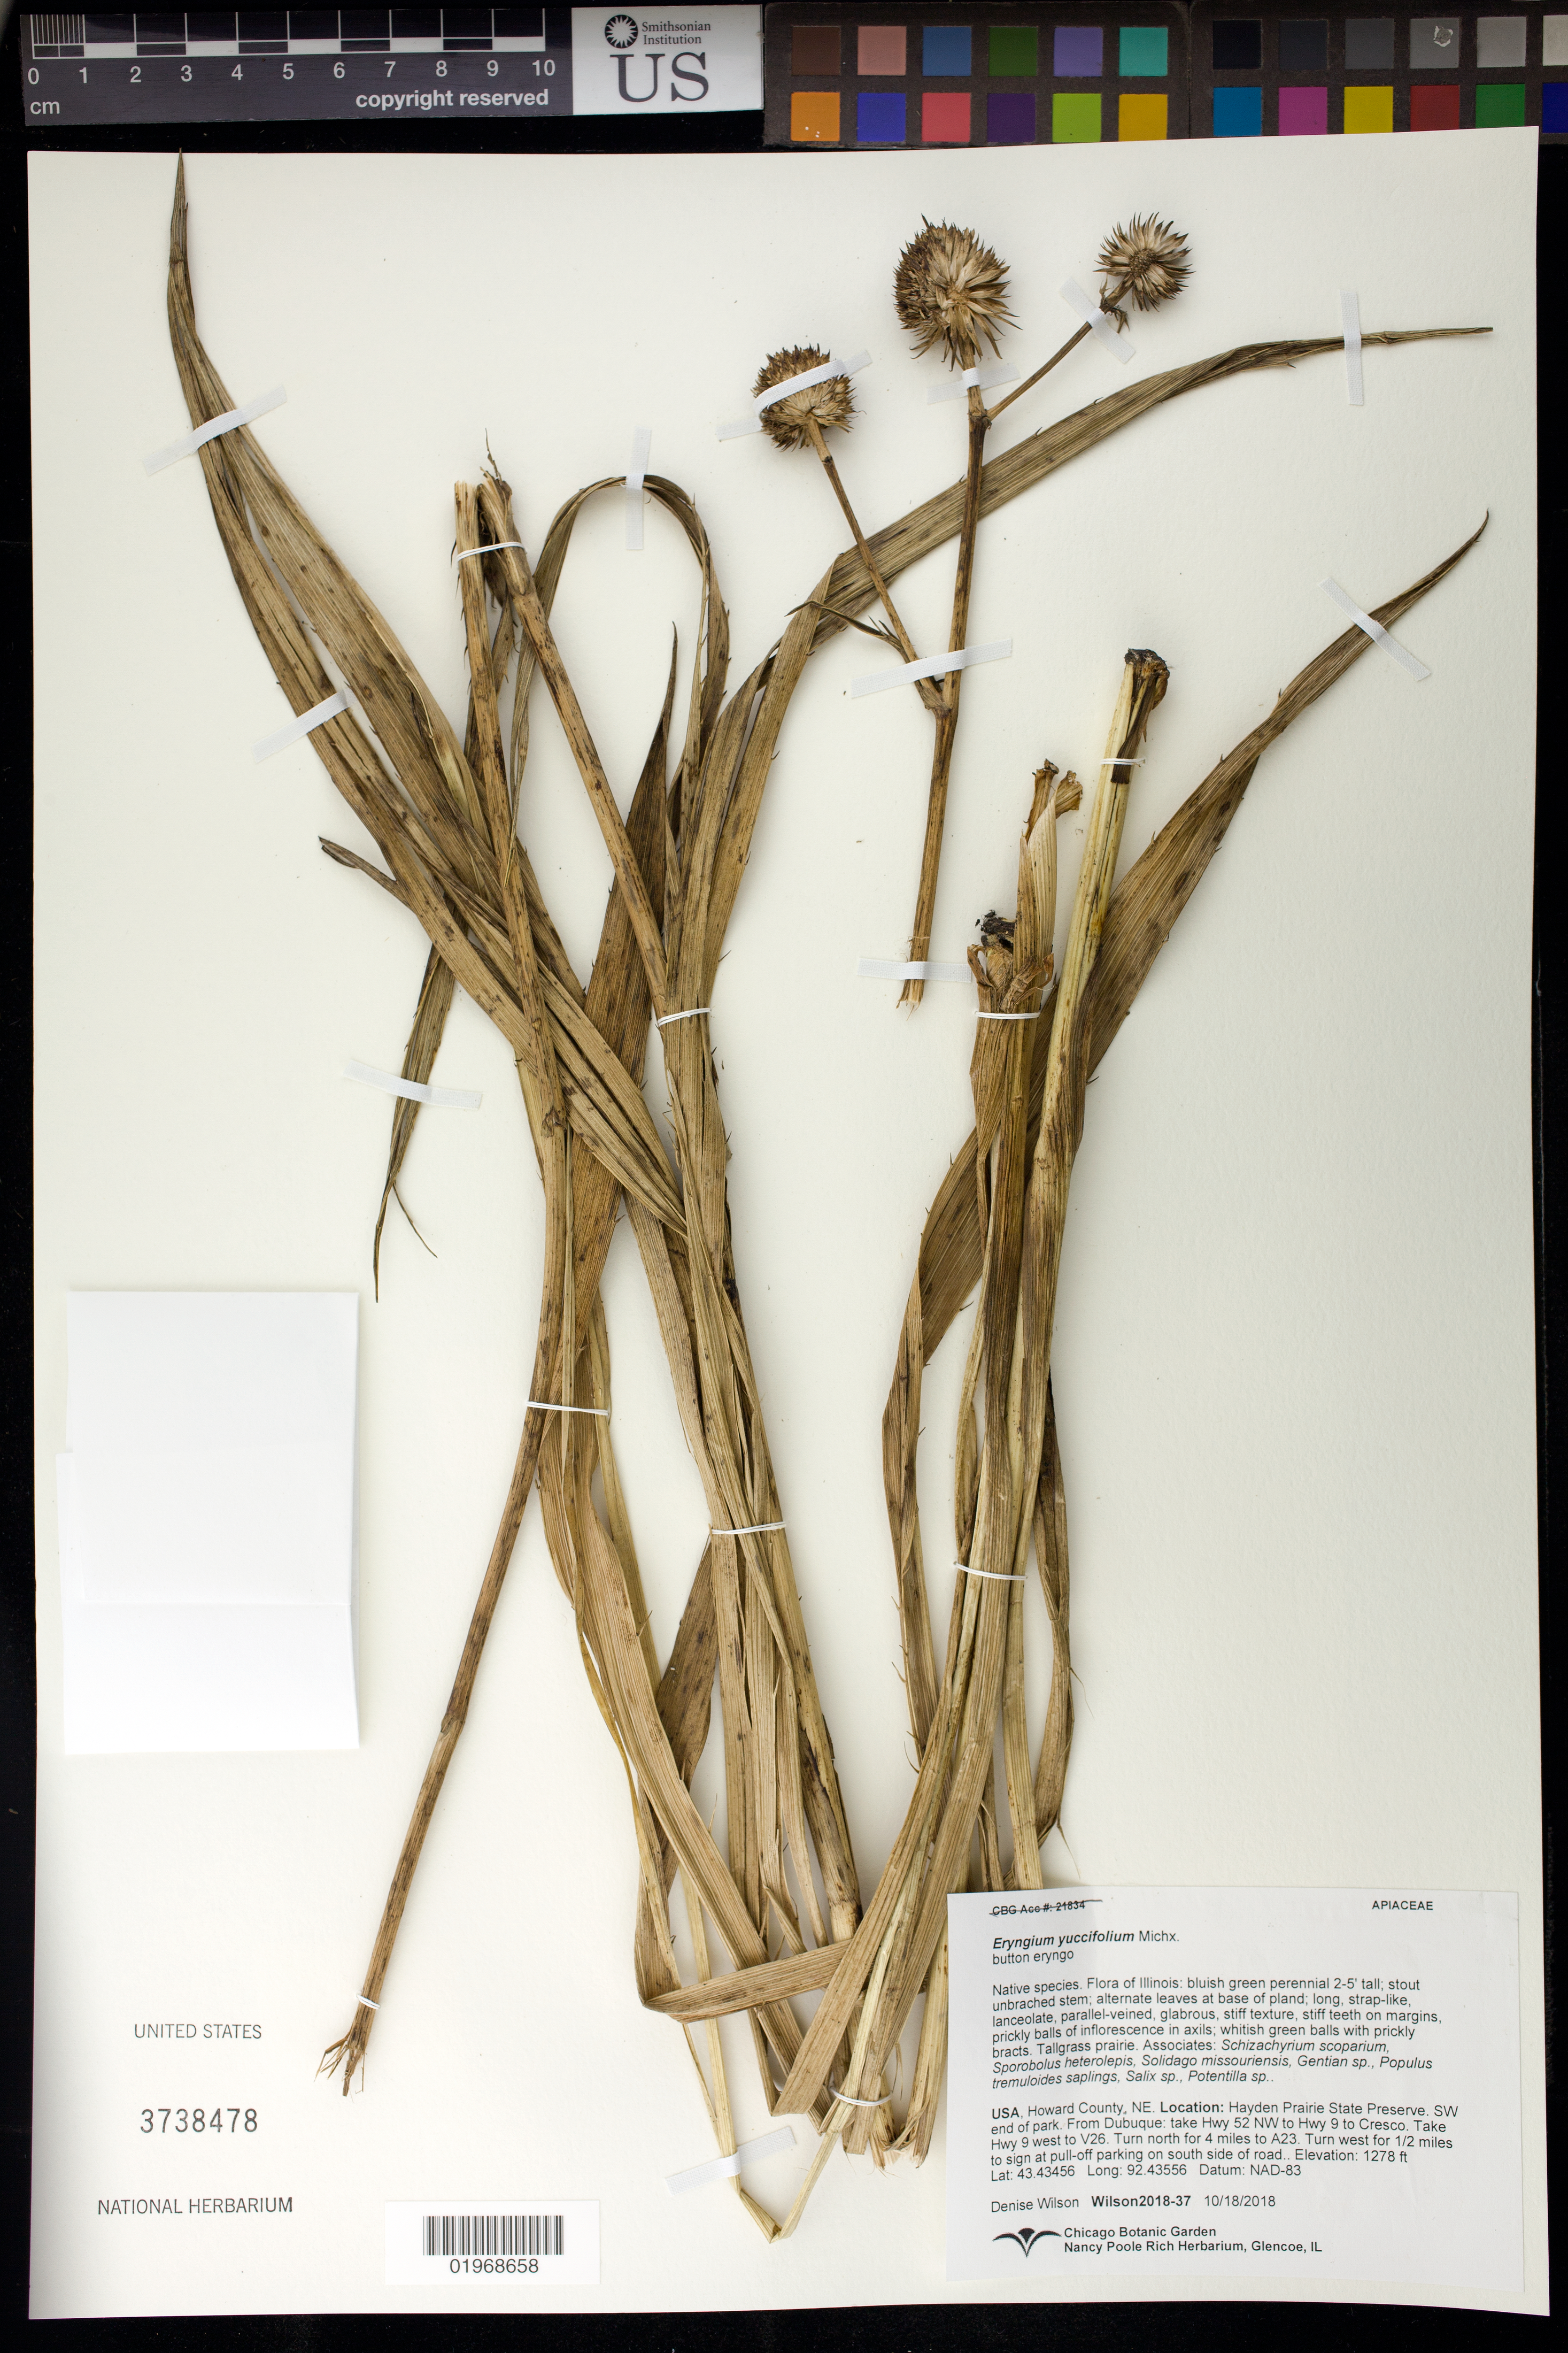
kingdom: Plantae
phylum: Tracheophyta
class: Magnoliopsida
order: Apiales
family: Apiaceae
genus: Eryngium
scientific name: Eryngium yuccifolium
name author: Michx.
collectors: D. Wilson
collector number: Wilson2018-37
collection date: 2018-10-18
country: United States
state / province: Nebraska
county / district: Howard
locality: Hayden Prairie State Preserve, SW end of park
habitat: Tallgrass prairie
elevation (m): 390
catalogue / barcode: US 3738478